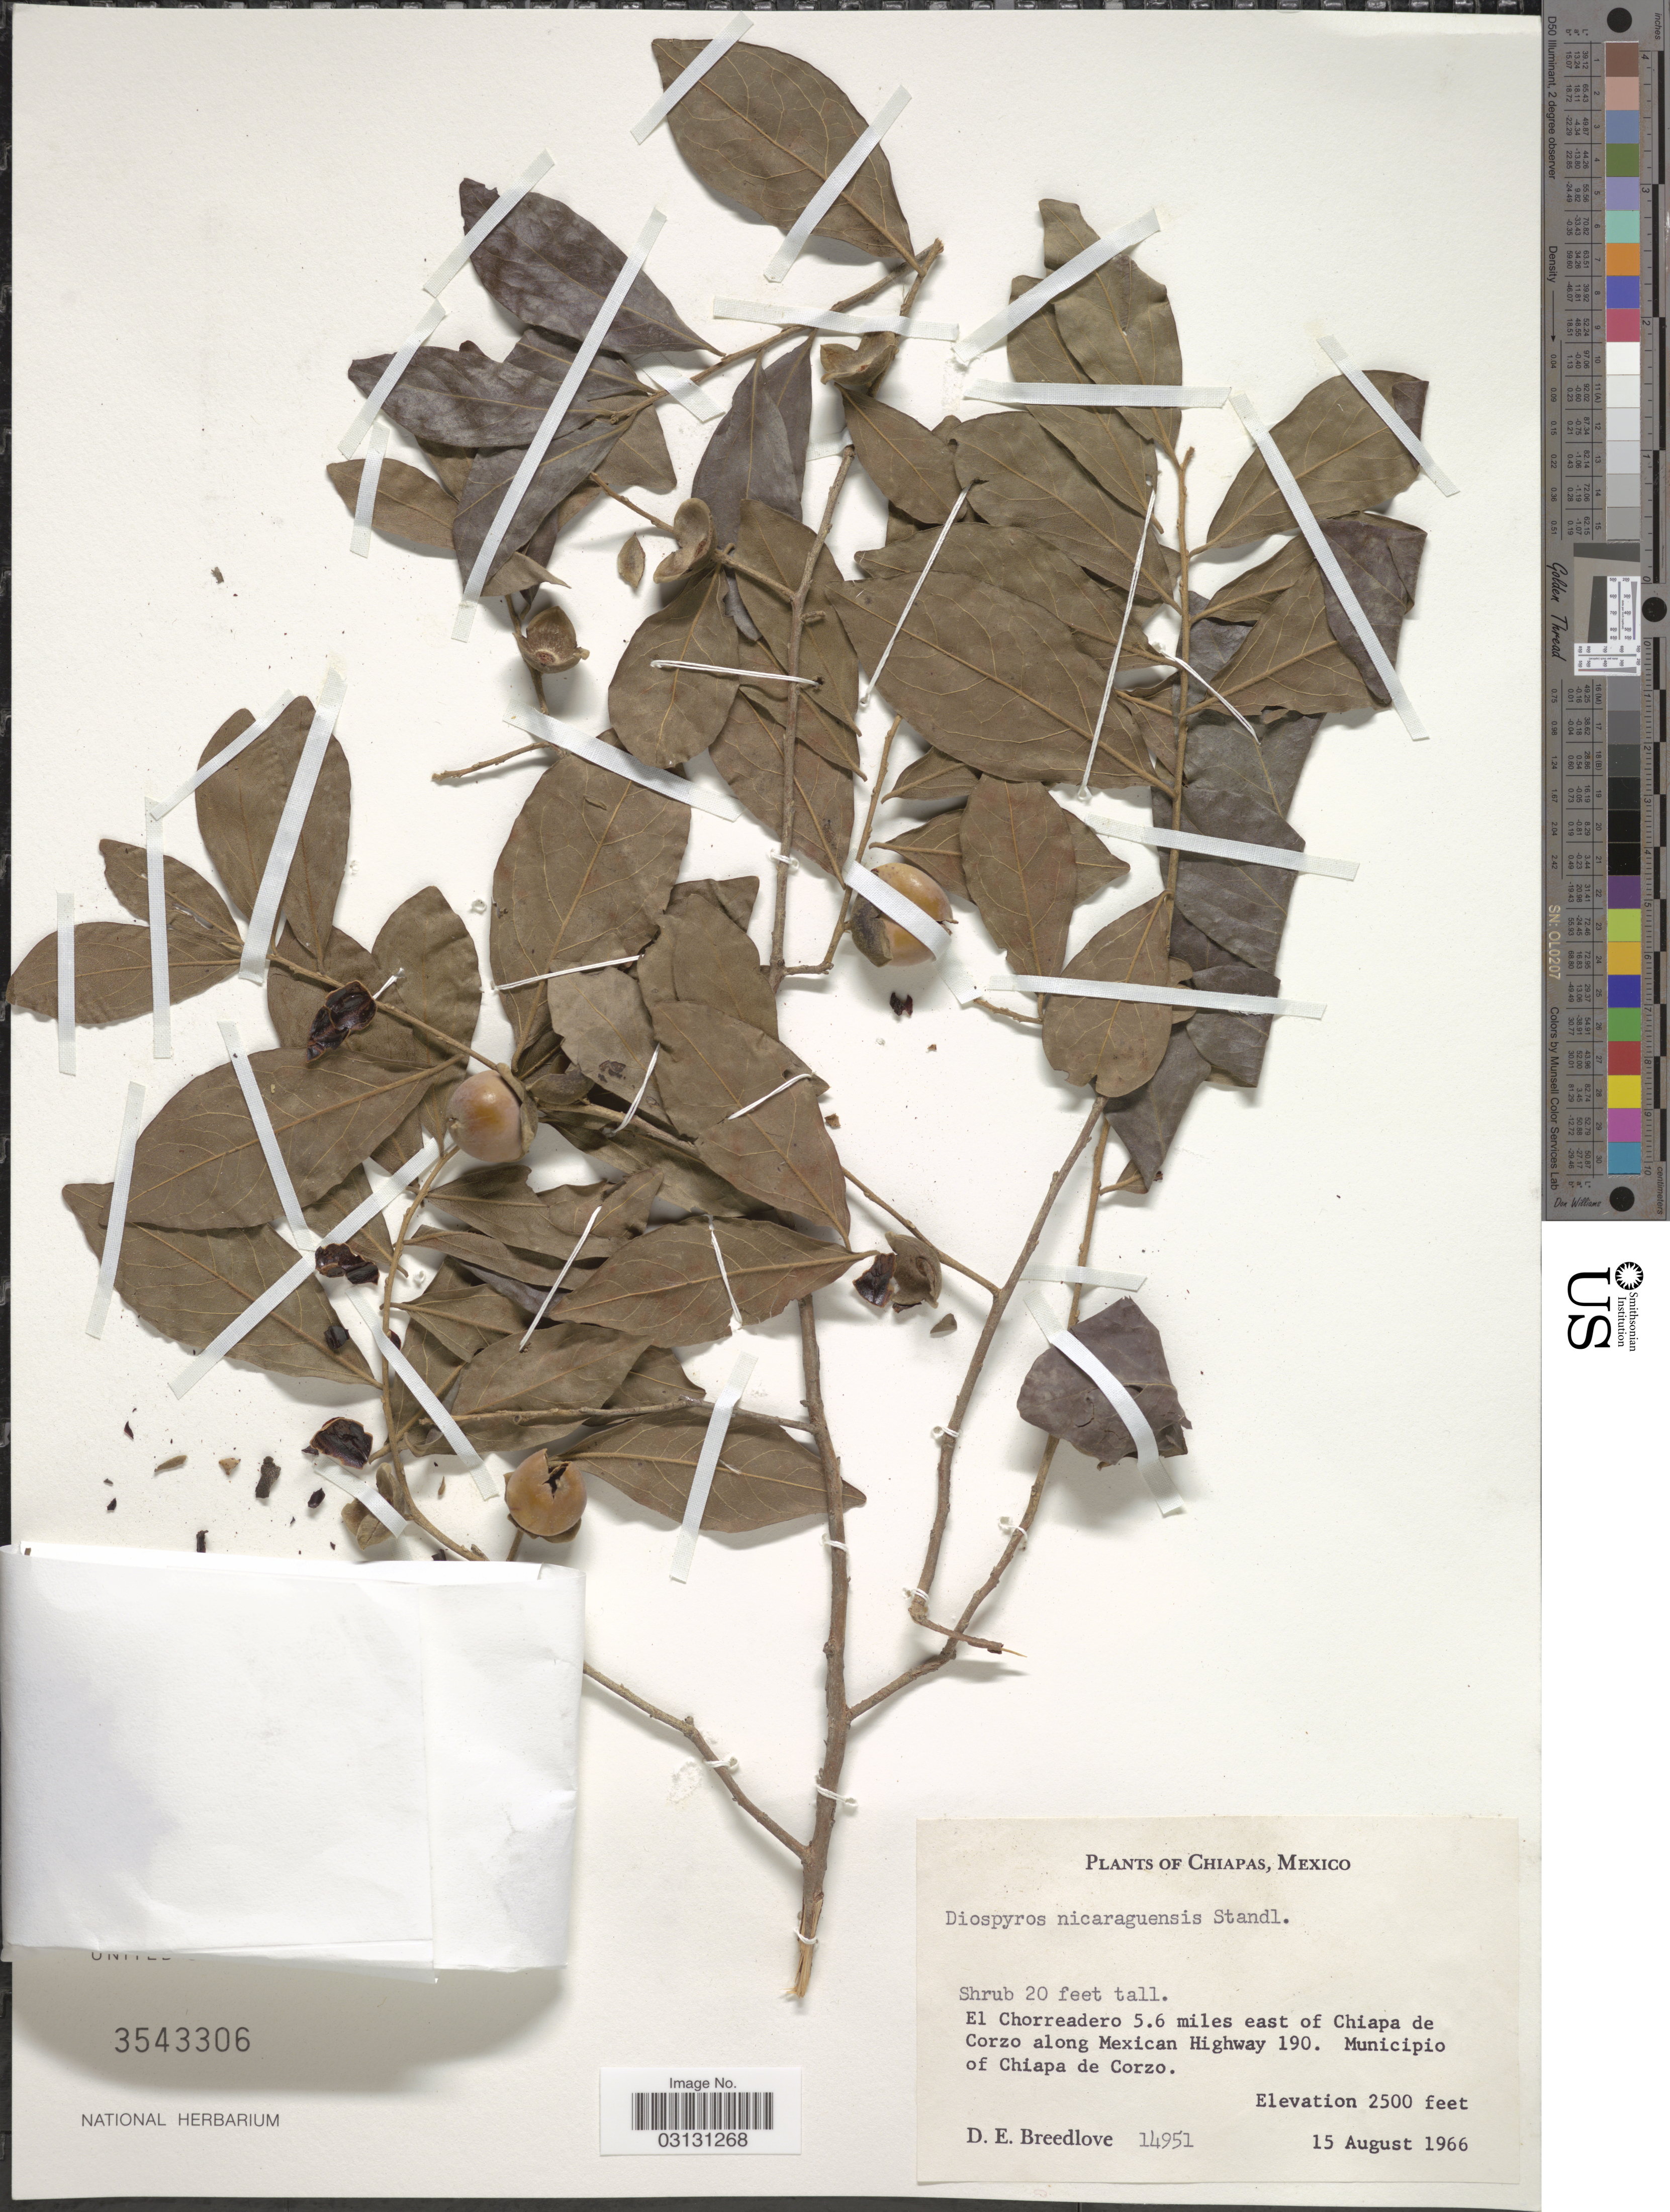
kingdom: Plantae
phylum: Tracheophyta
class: Magnoliopsida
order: Ericales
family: Ebenaceae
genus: Diospyros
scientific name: Diospyros nicaraguensis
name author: (Standl.) Standl.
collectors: D. E. Breedlove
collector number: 14951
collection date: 1966-08-15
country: Mexico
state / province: Chiapas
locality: El Chorreadero 5.6 miles east of Chiapa de Corzo along Mexican Highway 190. Municipio of Chiapa de Corzo.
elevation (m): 762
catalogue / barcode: US 3543306